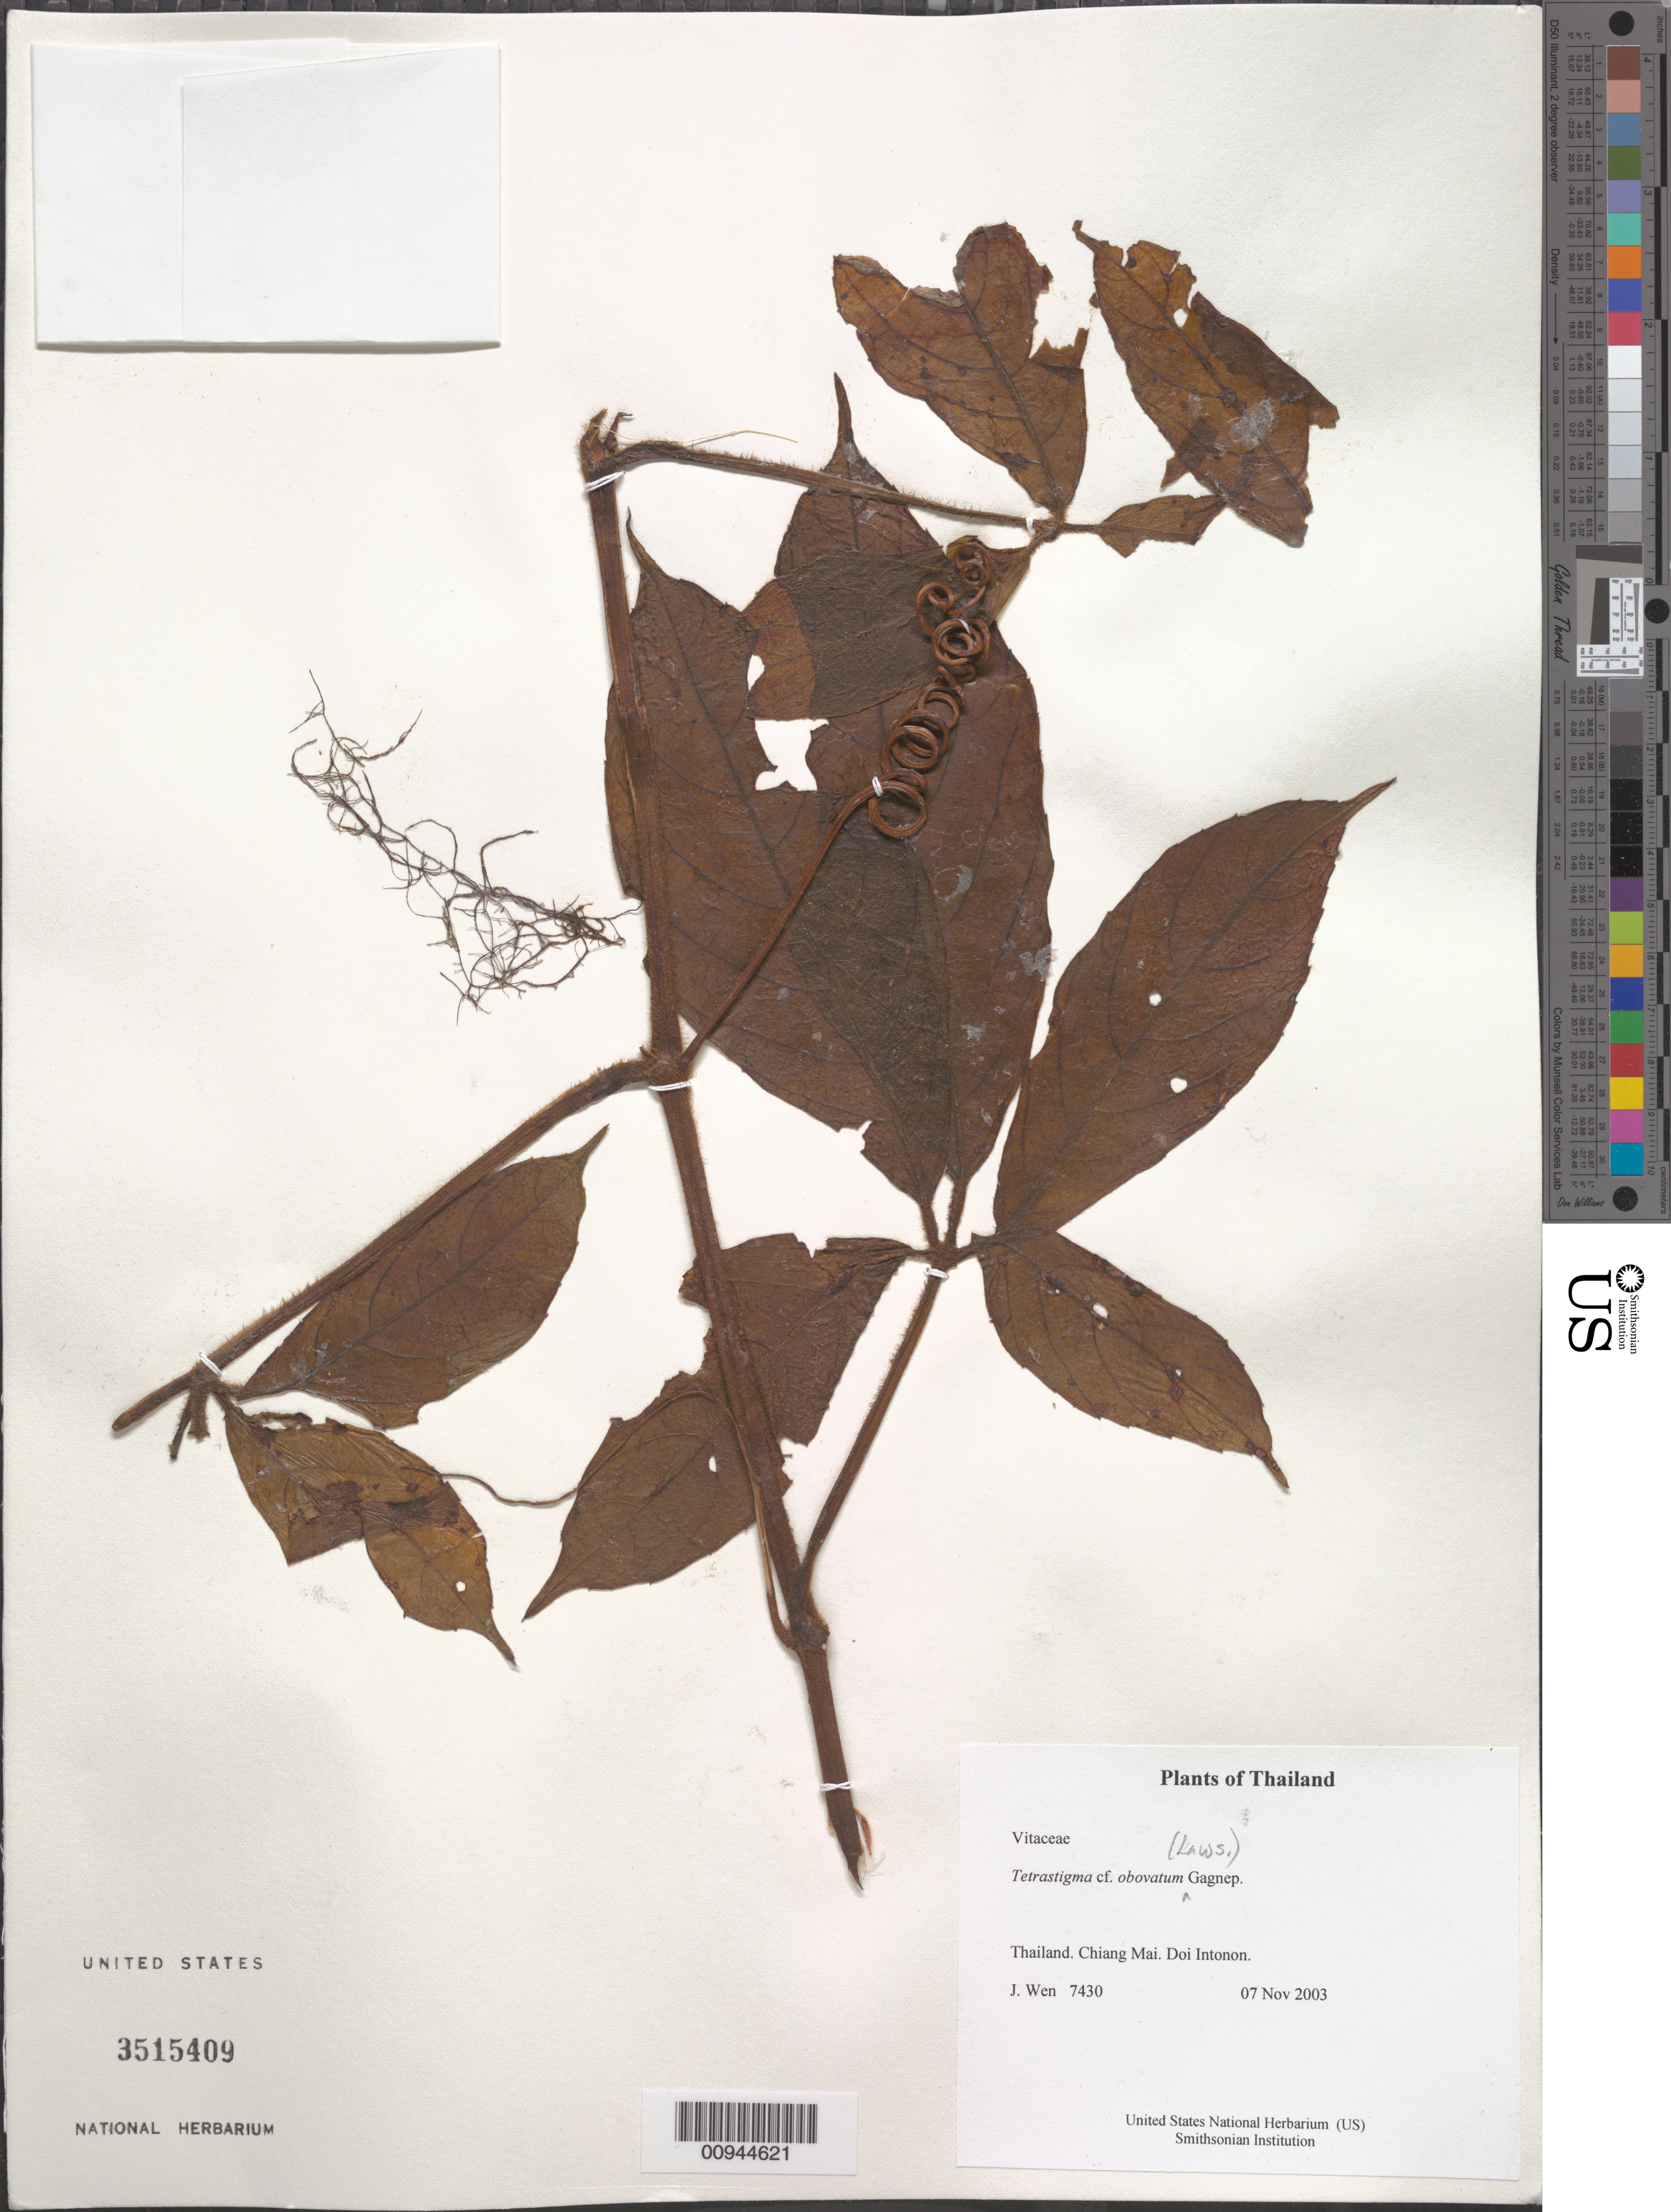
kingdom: Plantae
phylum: Tracheophyta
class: Magnoliopsida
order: Vitales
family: Vitaceae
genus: Tetrastigma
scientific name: Tetrastigma obovatum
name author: Gagnep.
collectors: J. Wen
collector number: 7430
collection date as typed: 07 Nov 2003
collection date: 2003-11-07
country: Thailand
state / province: Chiang Mai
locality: Doi Intonon.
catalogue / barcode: US 3515409